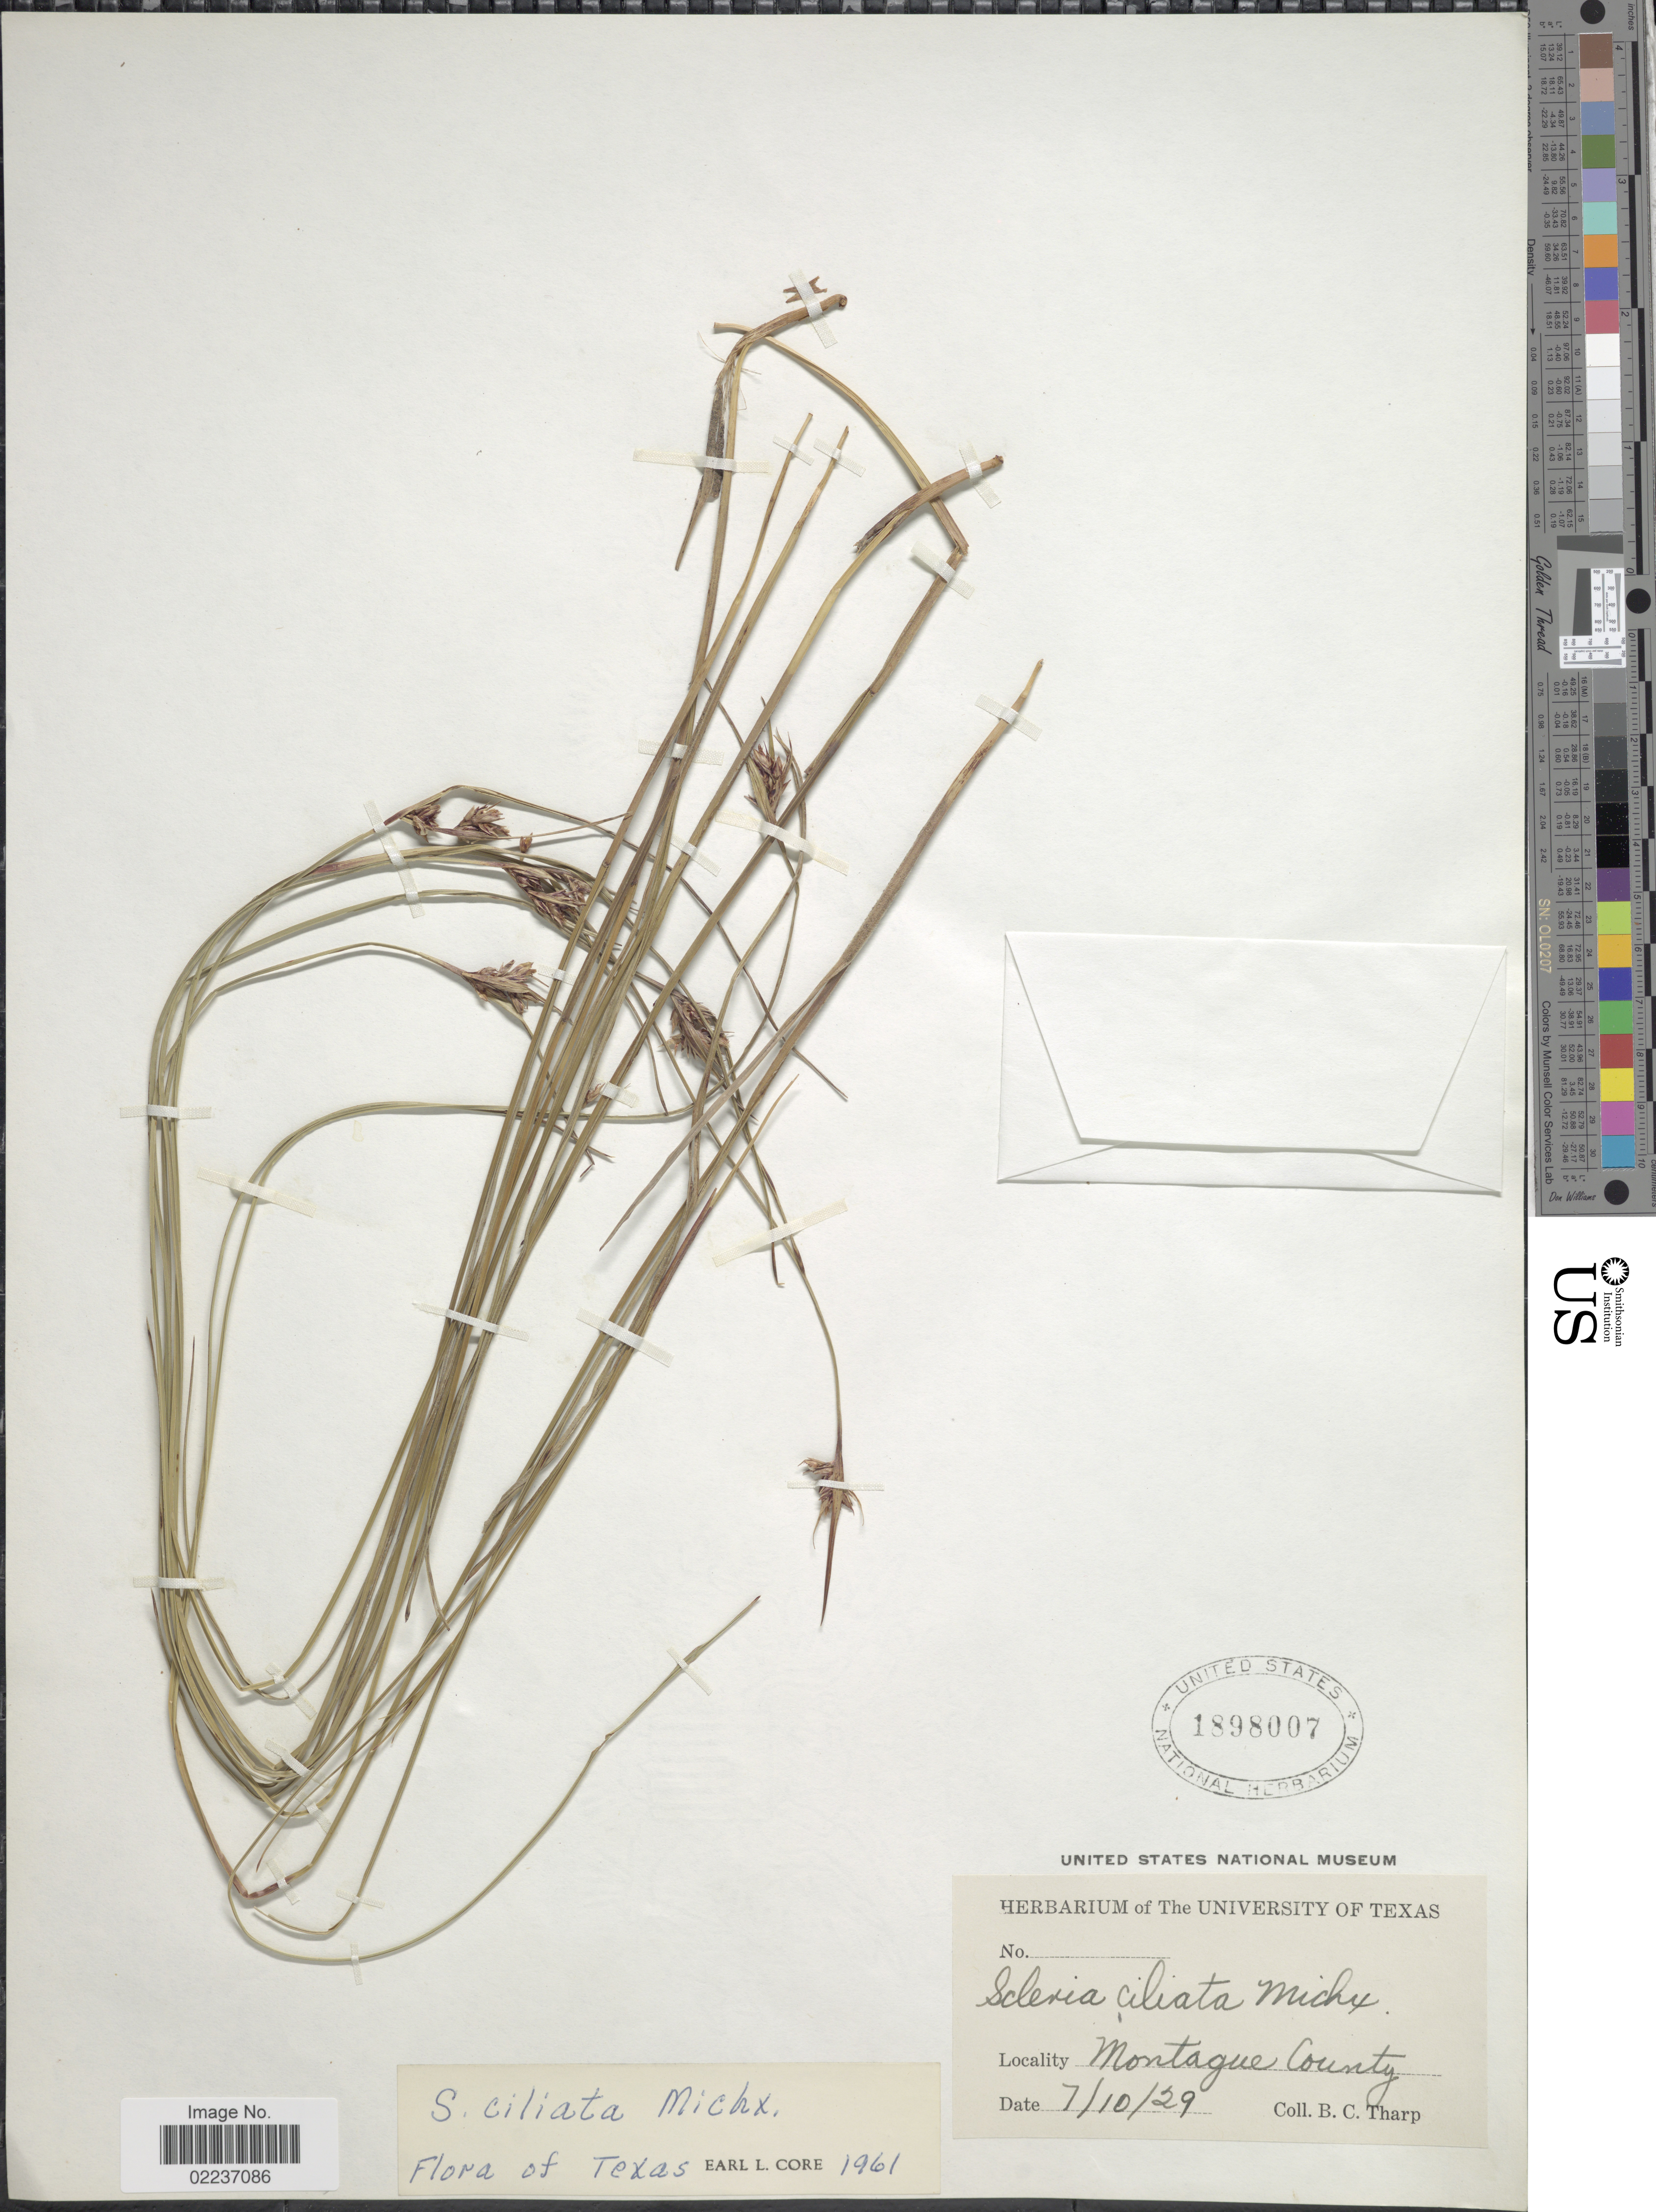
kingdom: Plantae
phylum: Tracheophyta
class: Liliopsida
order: Poales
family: Cyperaceae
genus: Scleria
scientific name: Scleria ciliata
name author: Michx.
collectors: B. C. Tharp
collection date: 1929-07-10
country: United States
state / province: Texas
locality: Montague County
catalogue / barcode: US 1898007